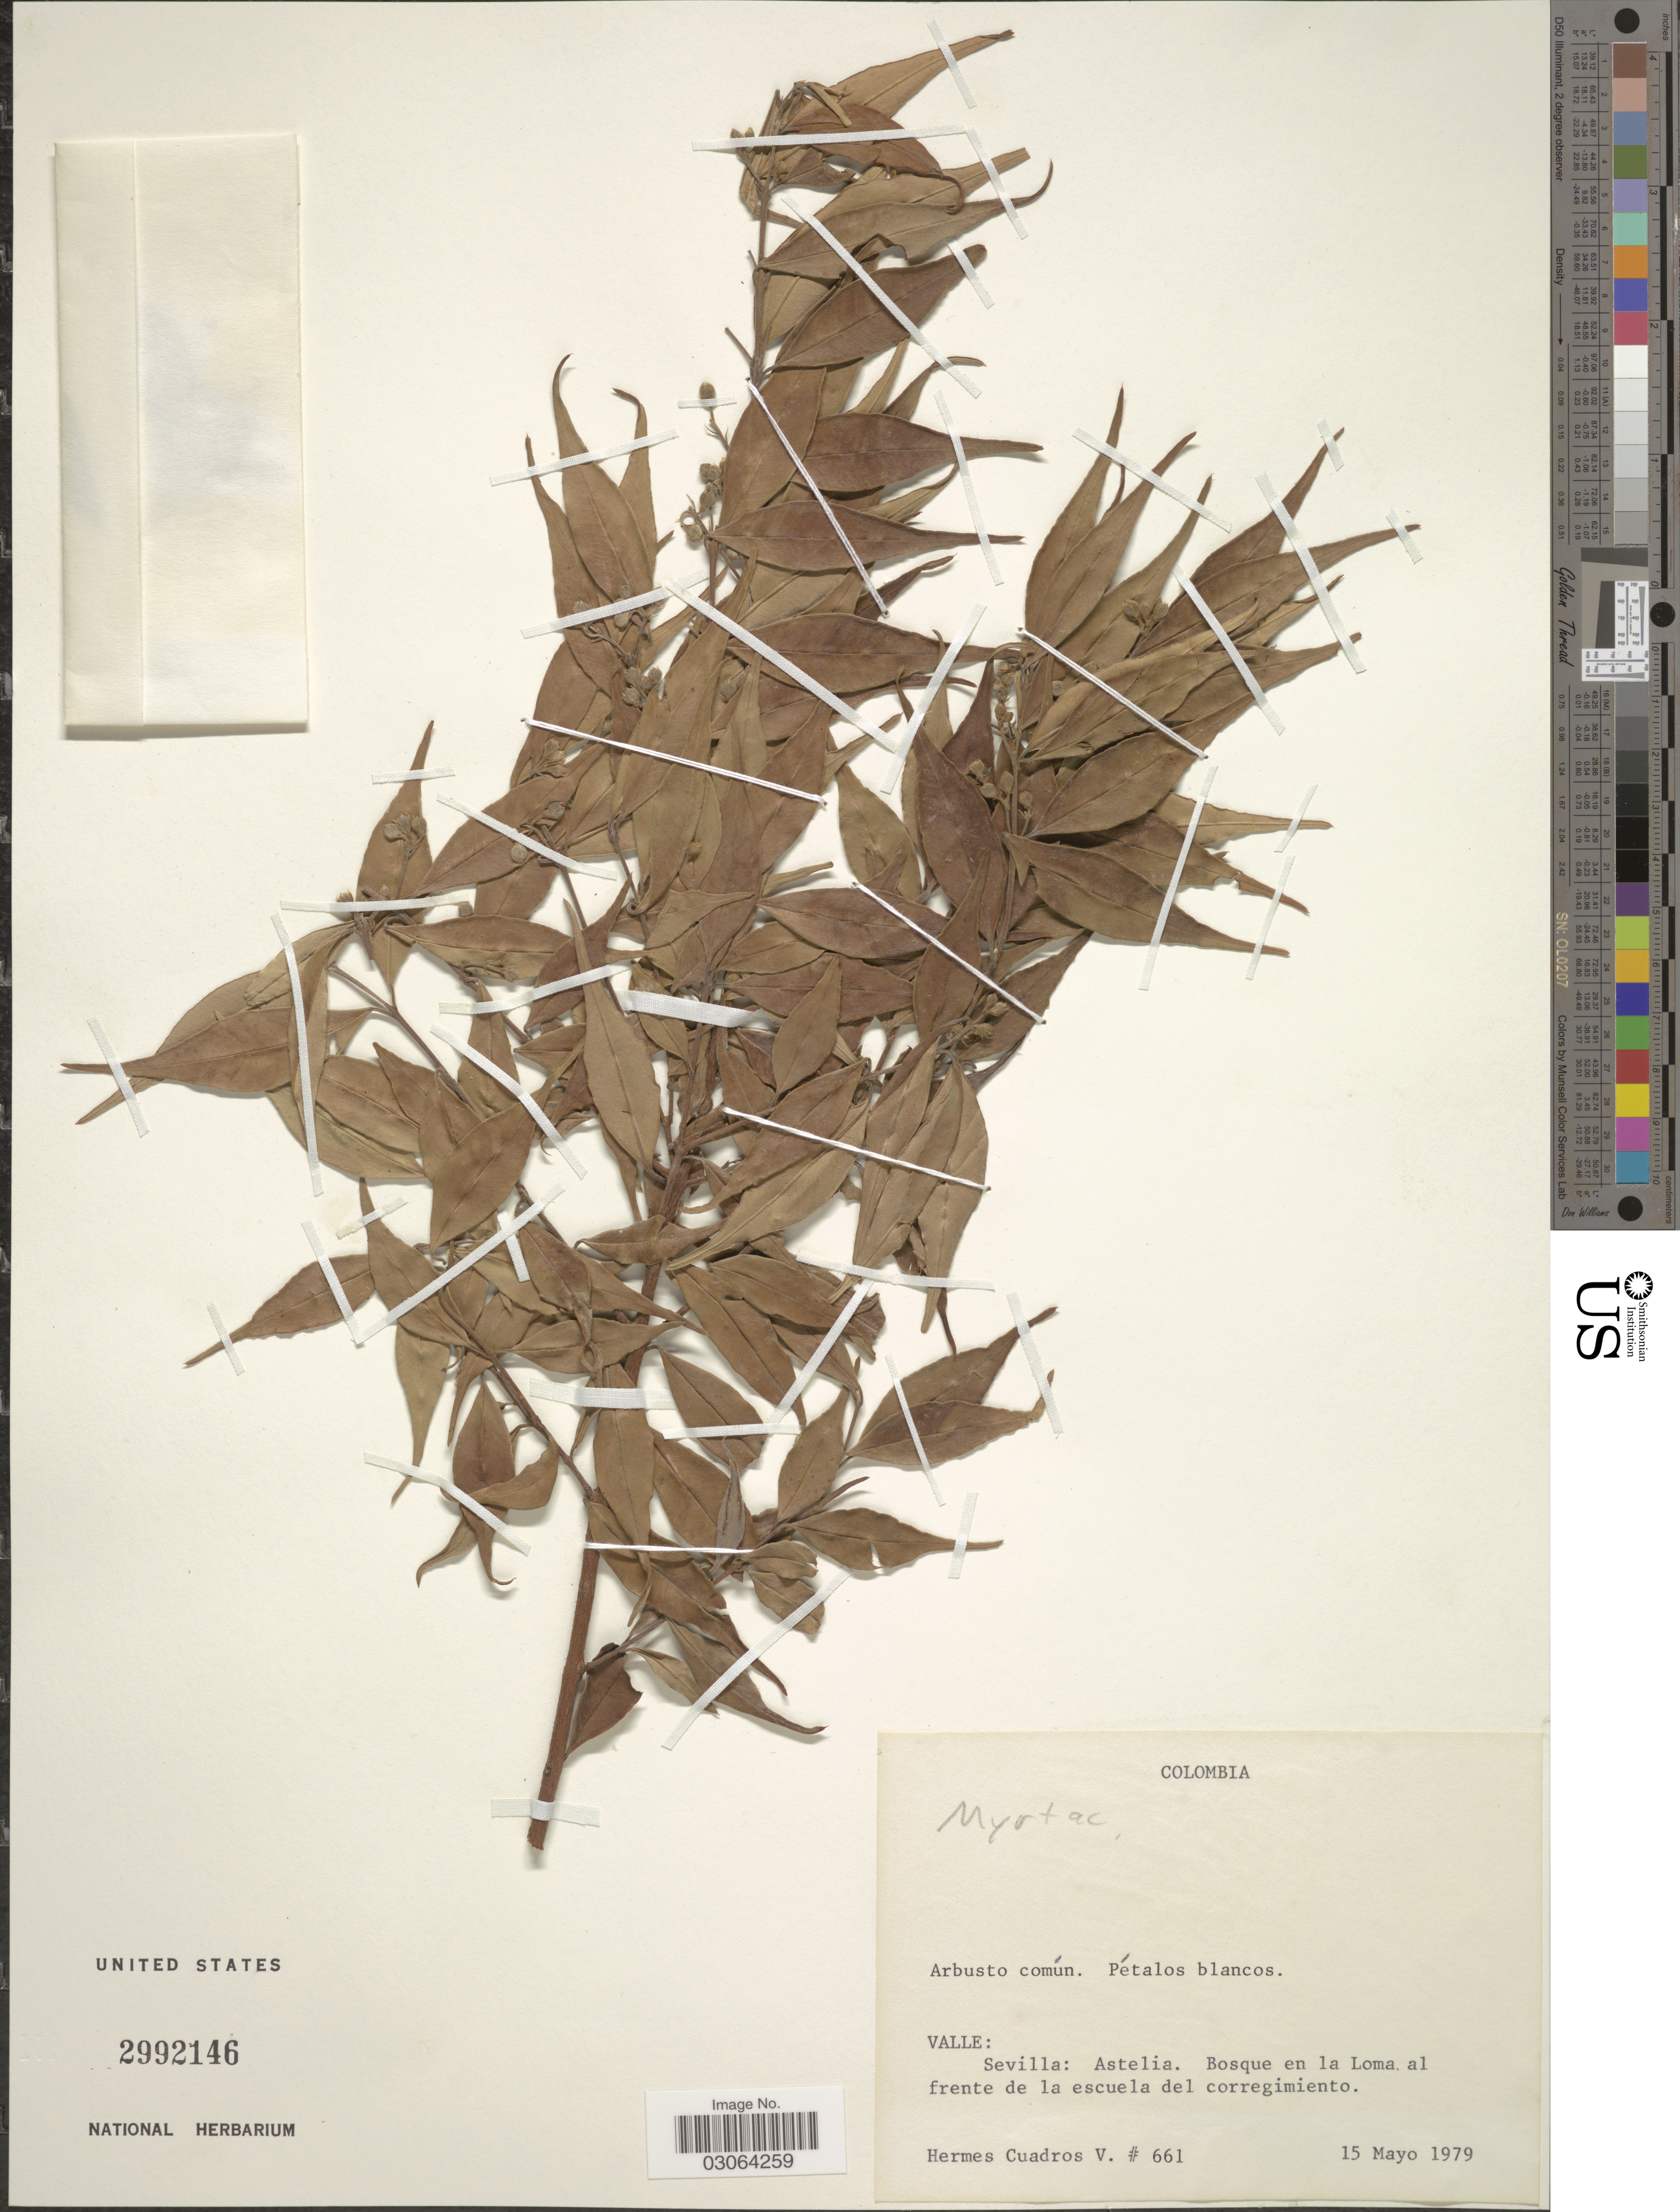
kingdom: Plantae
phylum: Tracheophyta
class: Magnoliopsida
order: Myrtales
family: Myrtaceae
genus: Eugenia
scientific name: Eugenia biflora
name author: (L.) DC.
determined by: Parra-O, Carlos A., Instituto de Ciencias Naturales - Universidad Nacional de Colombia (COLOMBIA)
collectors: H. Cuadros V.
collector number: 661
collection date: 1979-05-15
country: Colombia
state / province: Valle del Cauca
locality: Valle: Sevilla: Astelia, Bosque en la Loma al frente de la escuela del corregimiento.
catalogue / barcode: US 2992146